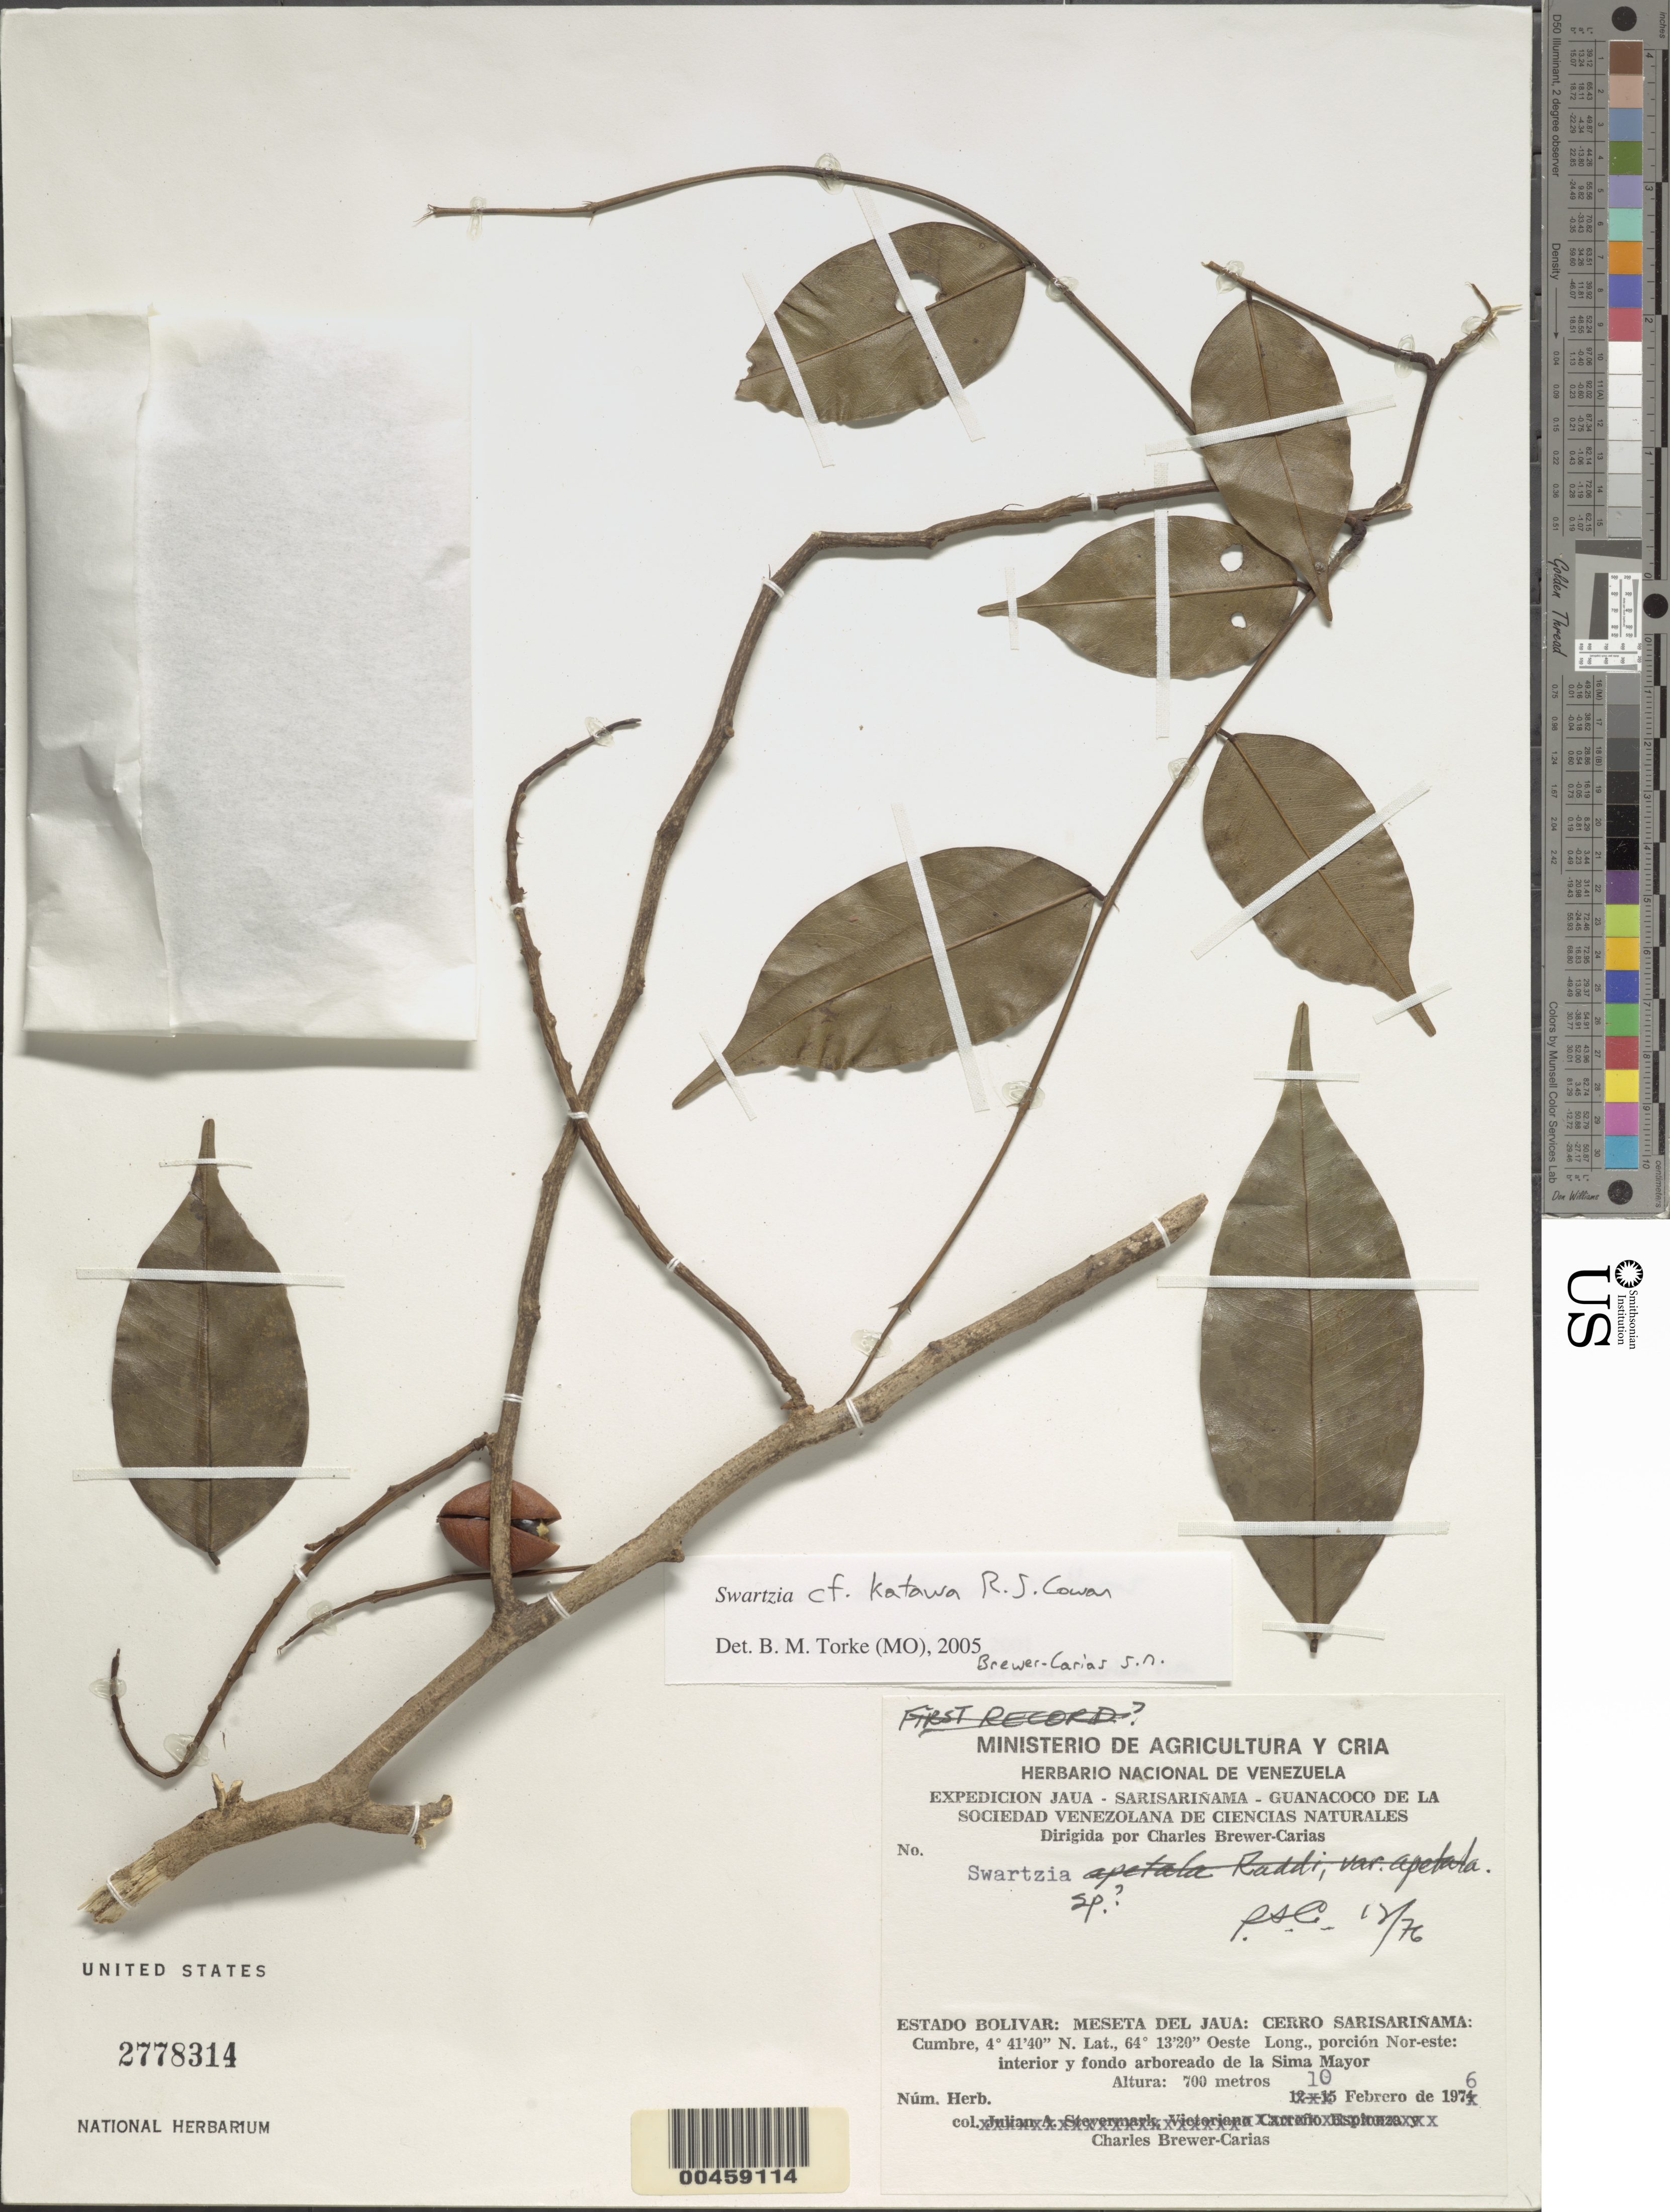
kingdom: Plantae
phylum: Tracheophyta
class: Magnoliopsida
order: Fabales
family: Fabaceae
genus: Swartzia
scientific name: Swartzia katawa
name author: R.S. Cowan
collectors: C. Brewer-Carias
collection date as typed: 10 Feb 1976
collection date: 1976-02-10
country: Venezuela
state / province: Bolivar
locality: Meseta del jaua; cerro sarisarinama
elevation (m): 700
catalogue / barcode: US 2778314